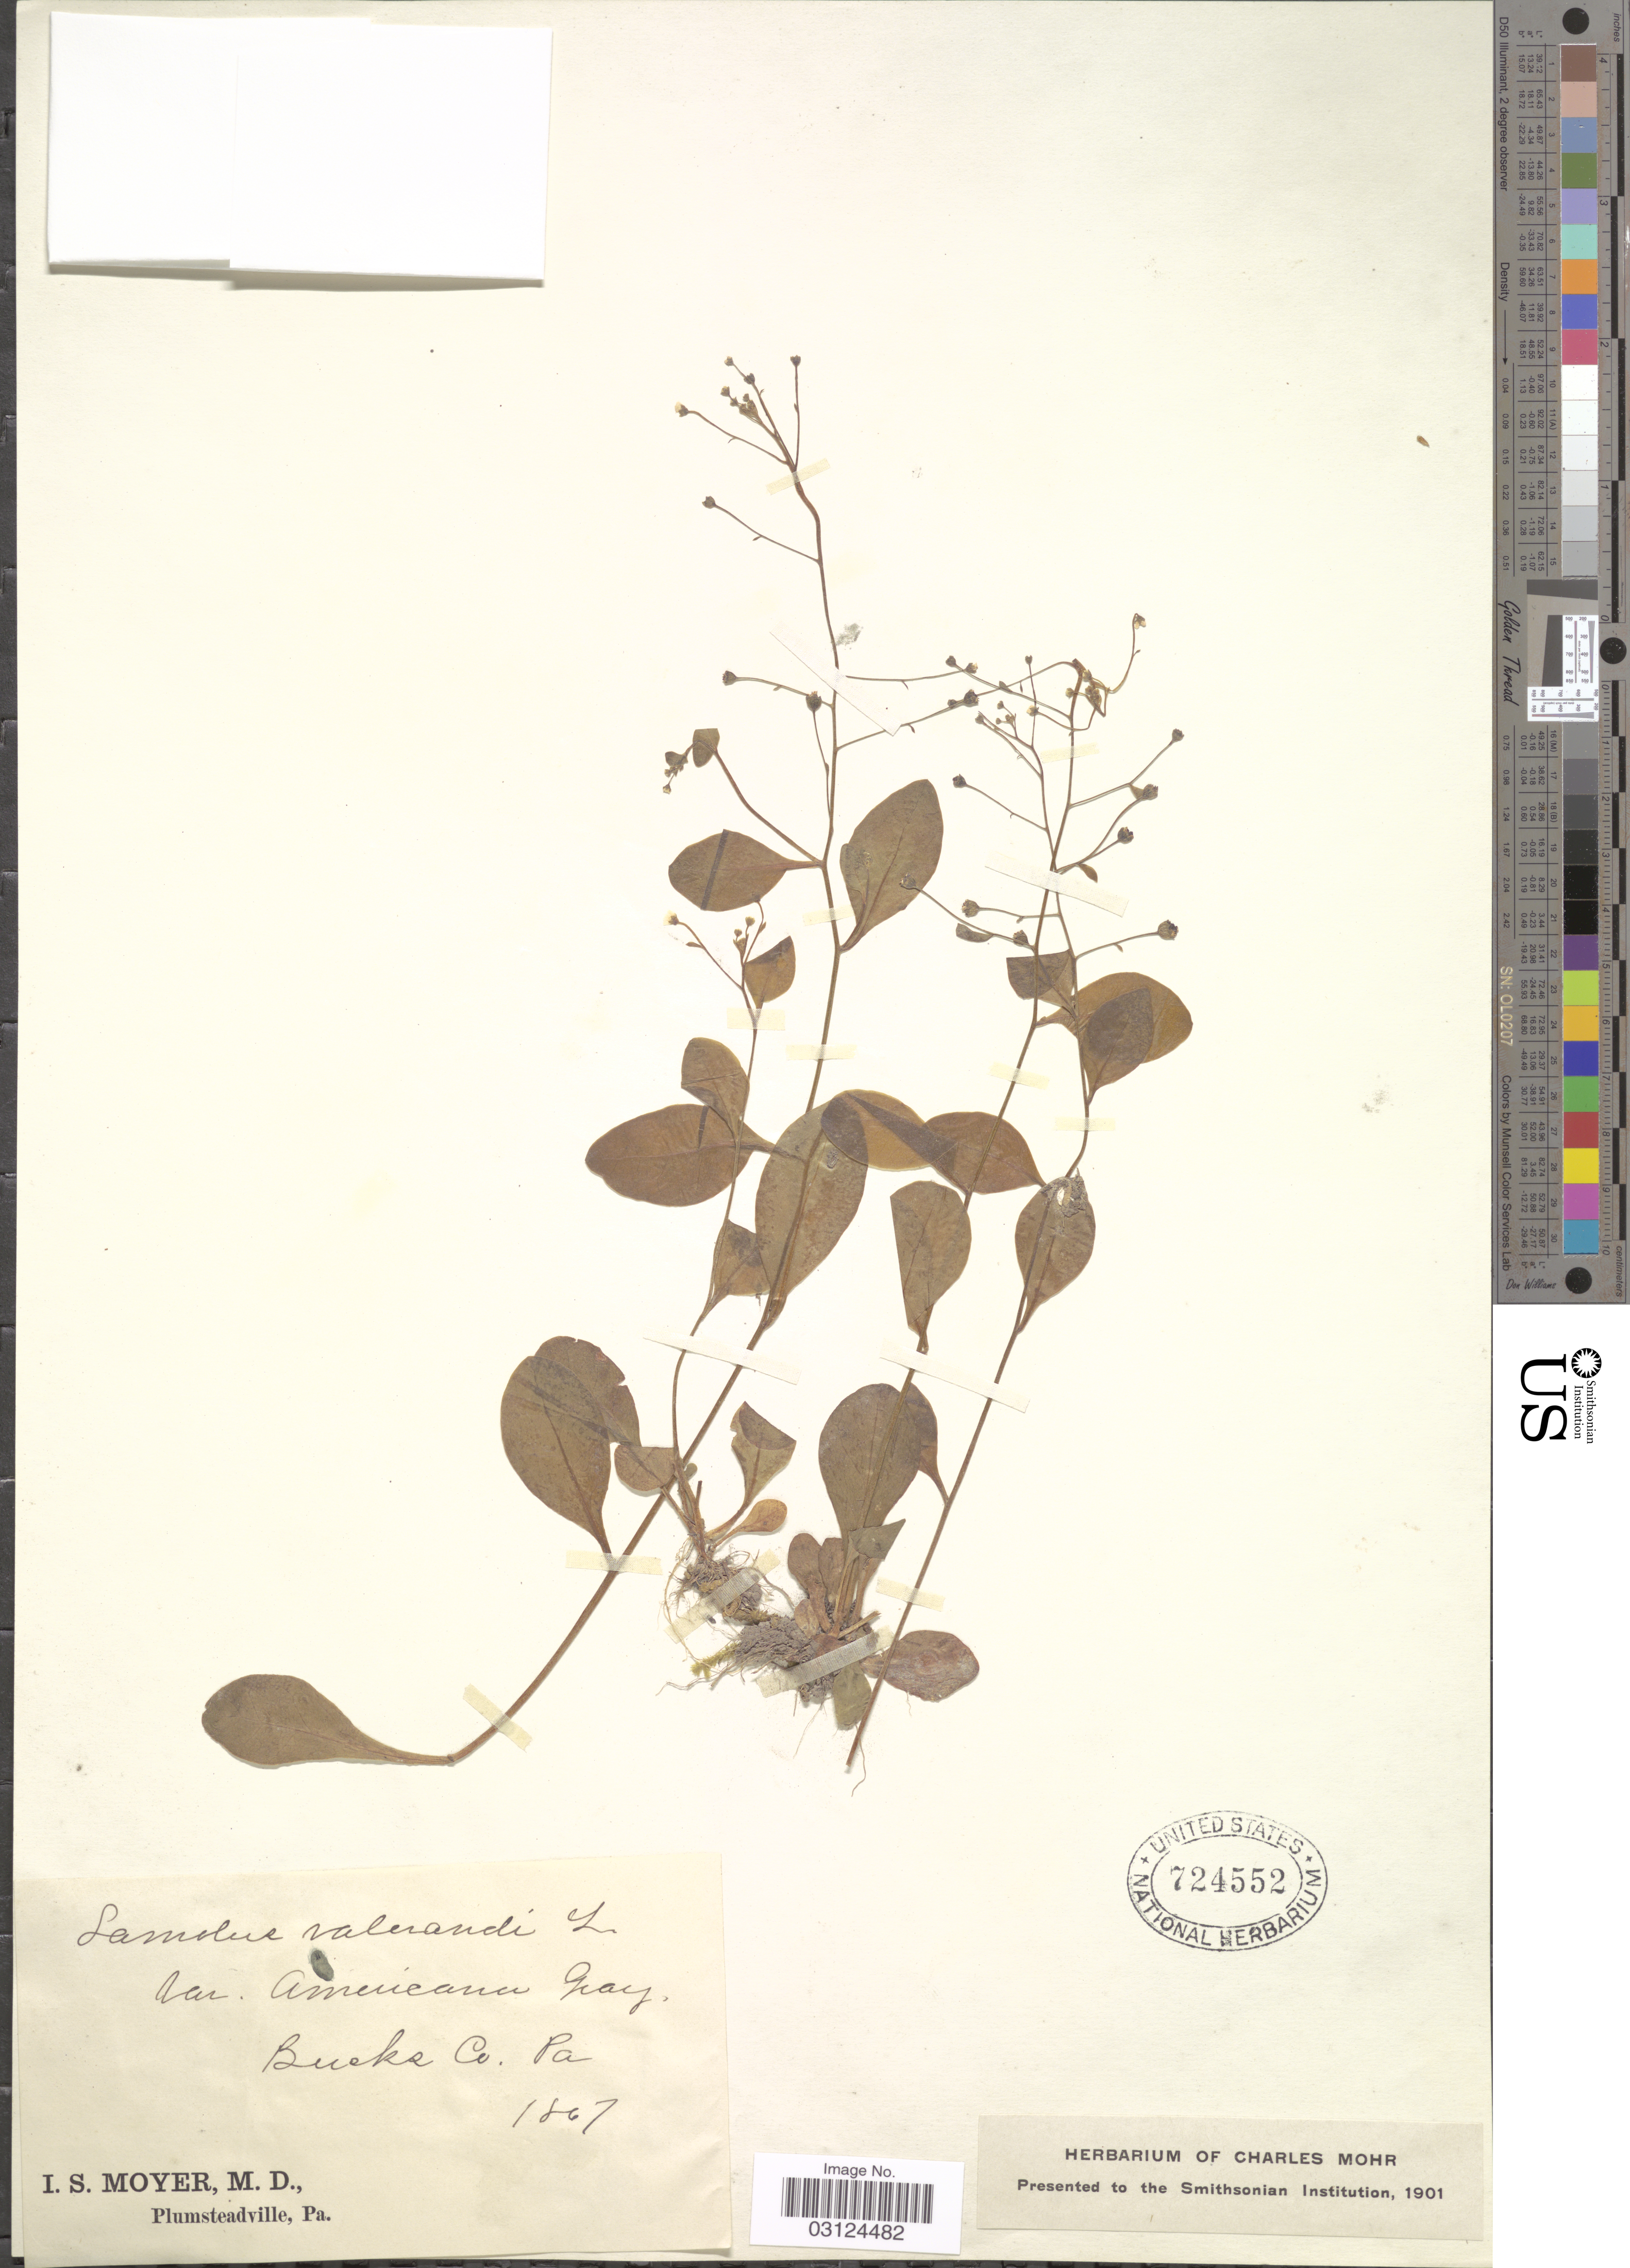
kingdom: Plantae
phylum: Tracheophyta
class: Magnoliopsida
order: Ericales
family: Primulaceae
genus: Samolus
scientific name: Samolus parviflorus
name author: Raf.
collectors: I. S. Moyer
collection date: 1867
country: United States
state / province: Pennsylvania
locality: Bucks Co., Pa.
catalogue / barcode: US 724552